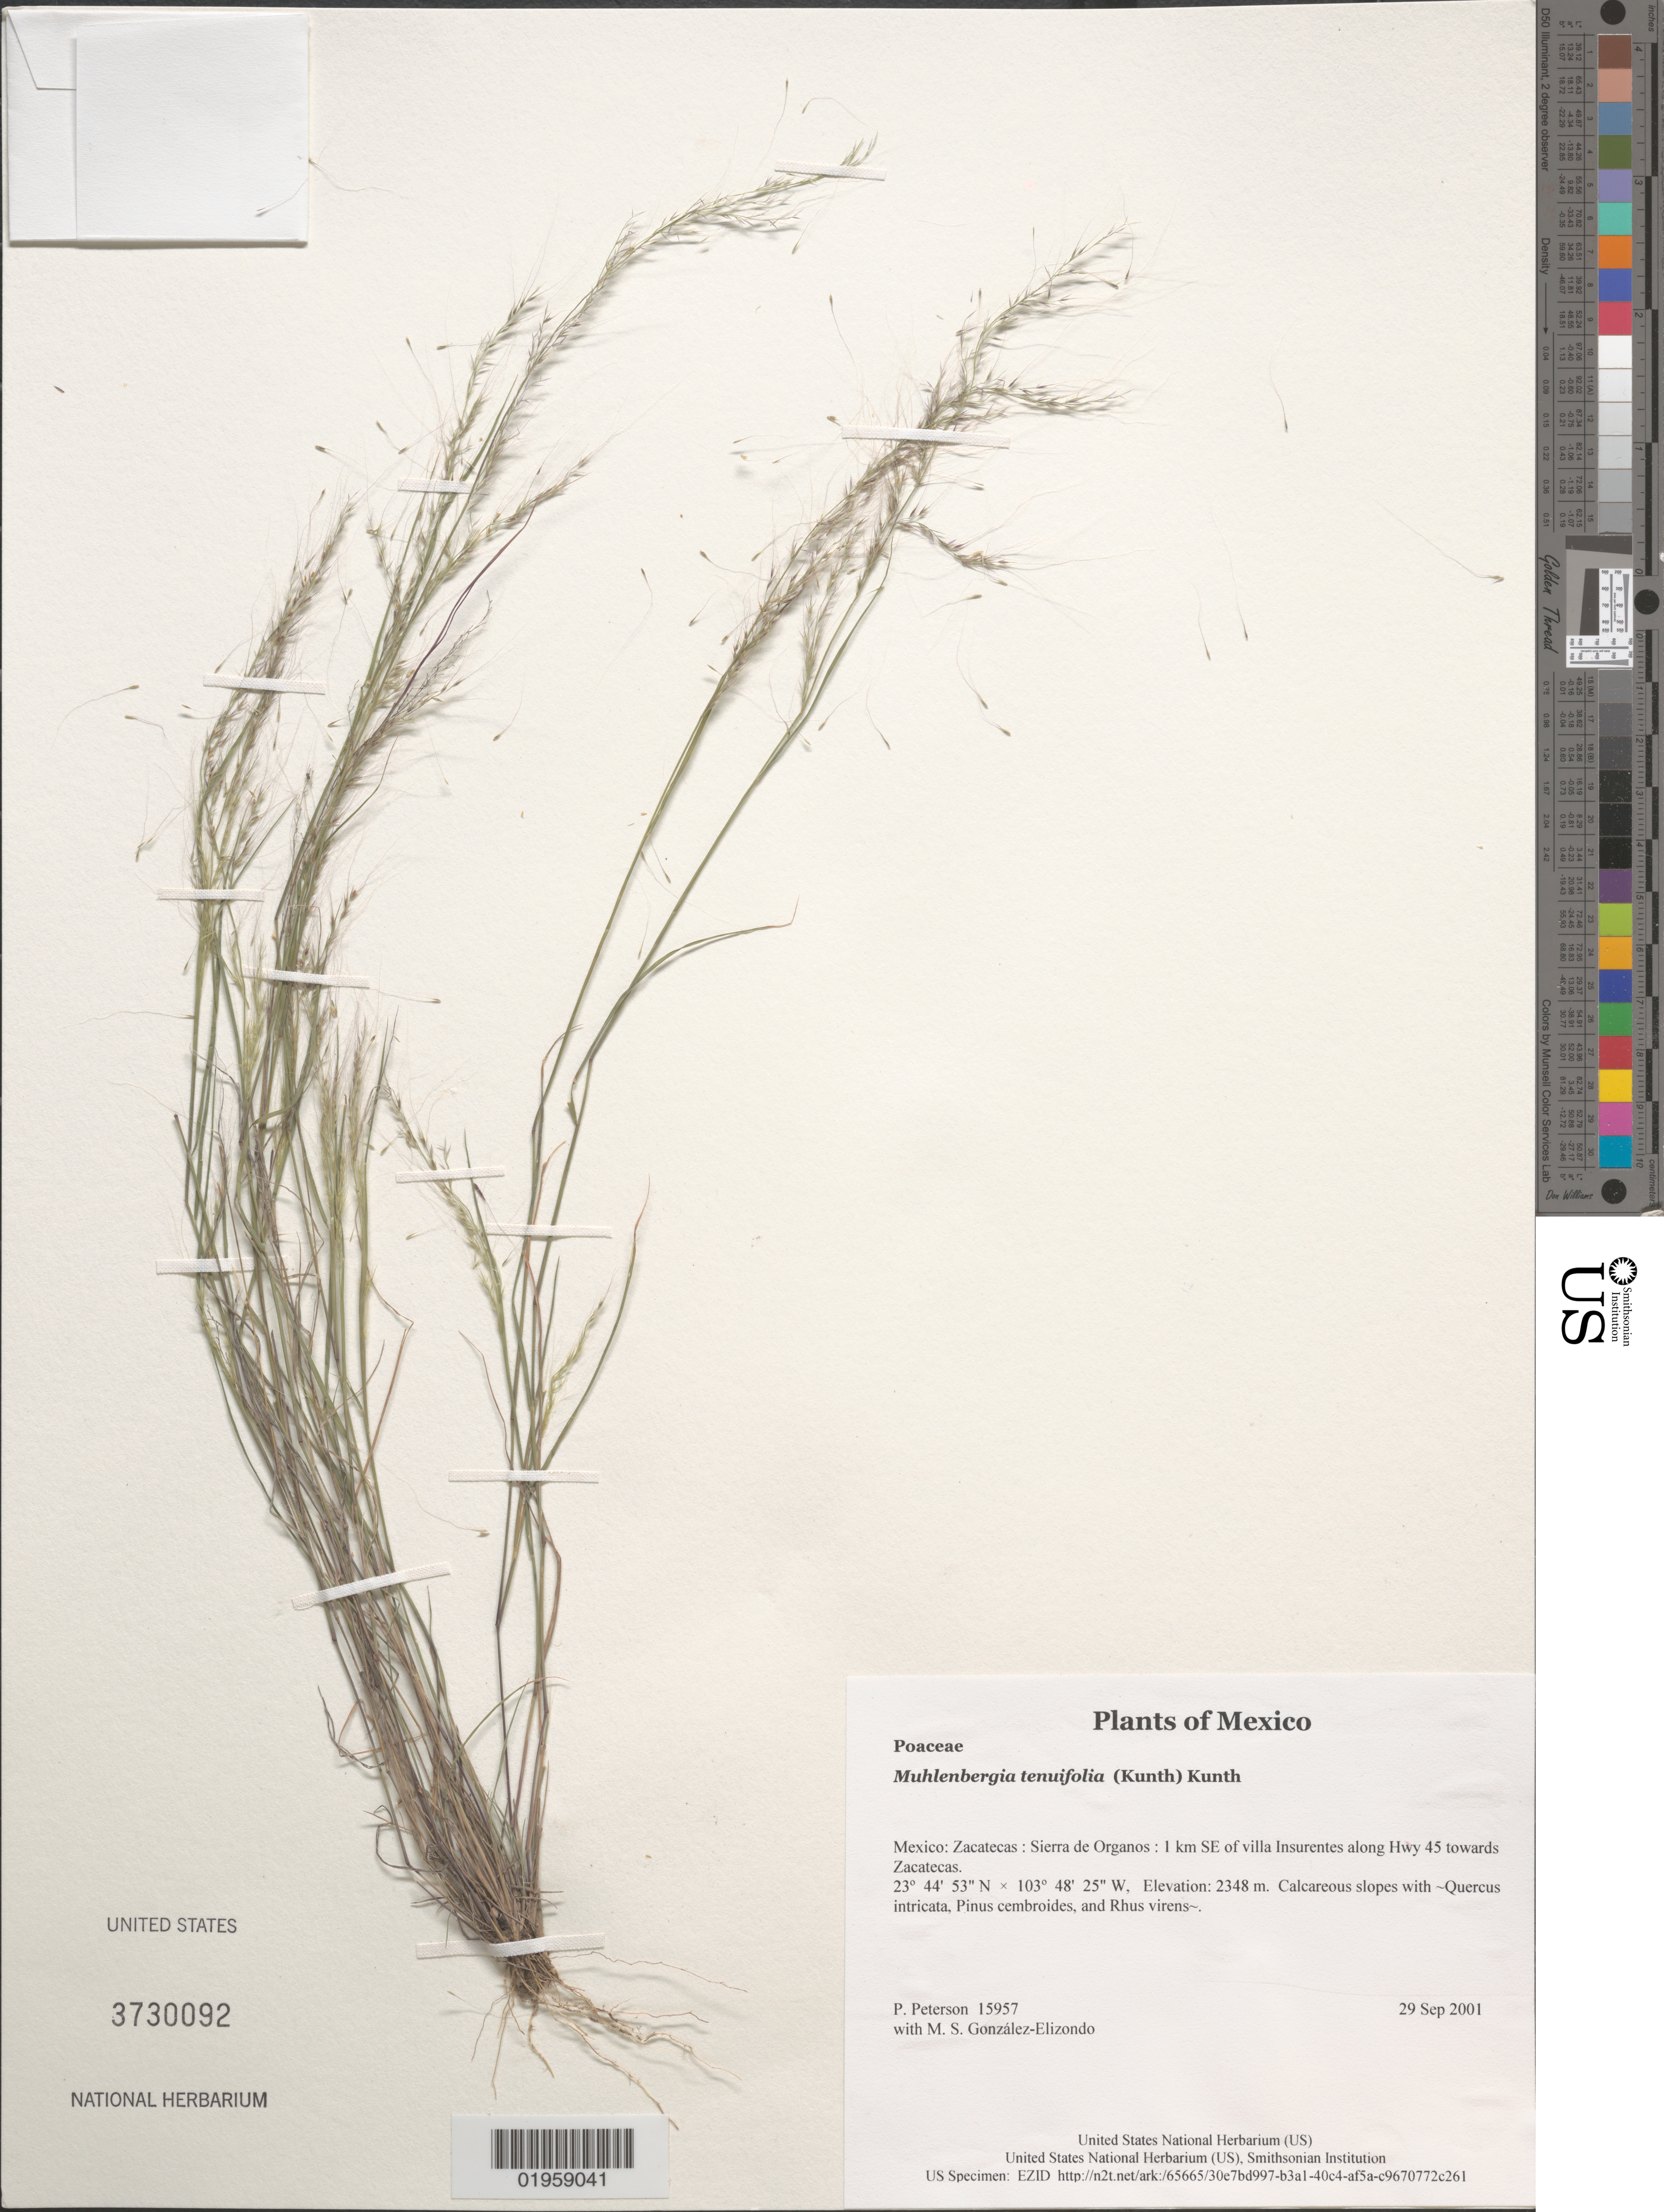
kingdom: Plantae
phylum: Tracheophyta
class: Liliopsida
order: Poales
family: Poaceae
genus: Muhlenbergia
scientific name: Muhlenbergia tenuifolia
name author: (Kunth) Kunth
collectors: P. M. Peterson & M. S. González-Elizondo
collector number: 15957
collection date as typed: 29 Sep 2001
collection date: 2001-09-29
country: Mexico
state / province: Zacatecas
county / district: Sierra de Organos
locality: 1 km SE of villa Insurentes along Hwy 45 towards Zacatecas.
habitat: Calcareous slopes with ~Quercus intricata, Pinus cembroides, and Rhus virens~.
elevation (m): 2348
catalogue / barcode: US 3730092